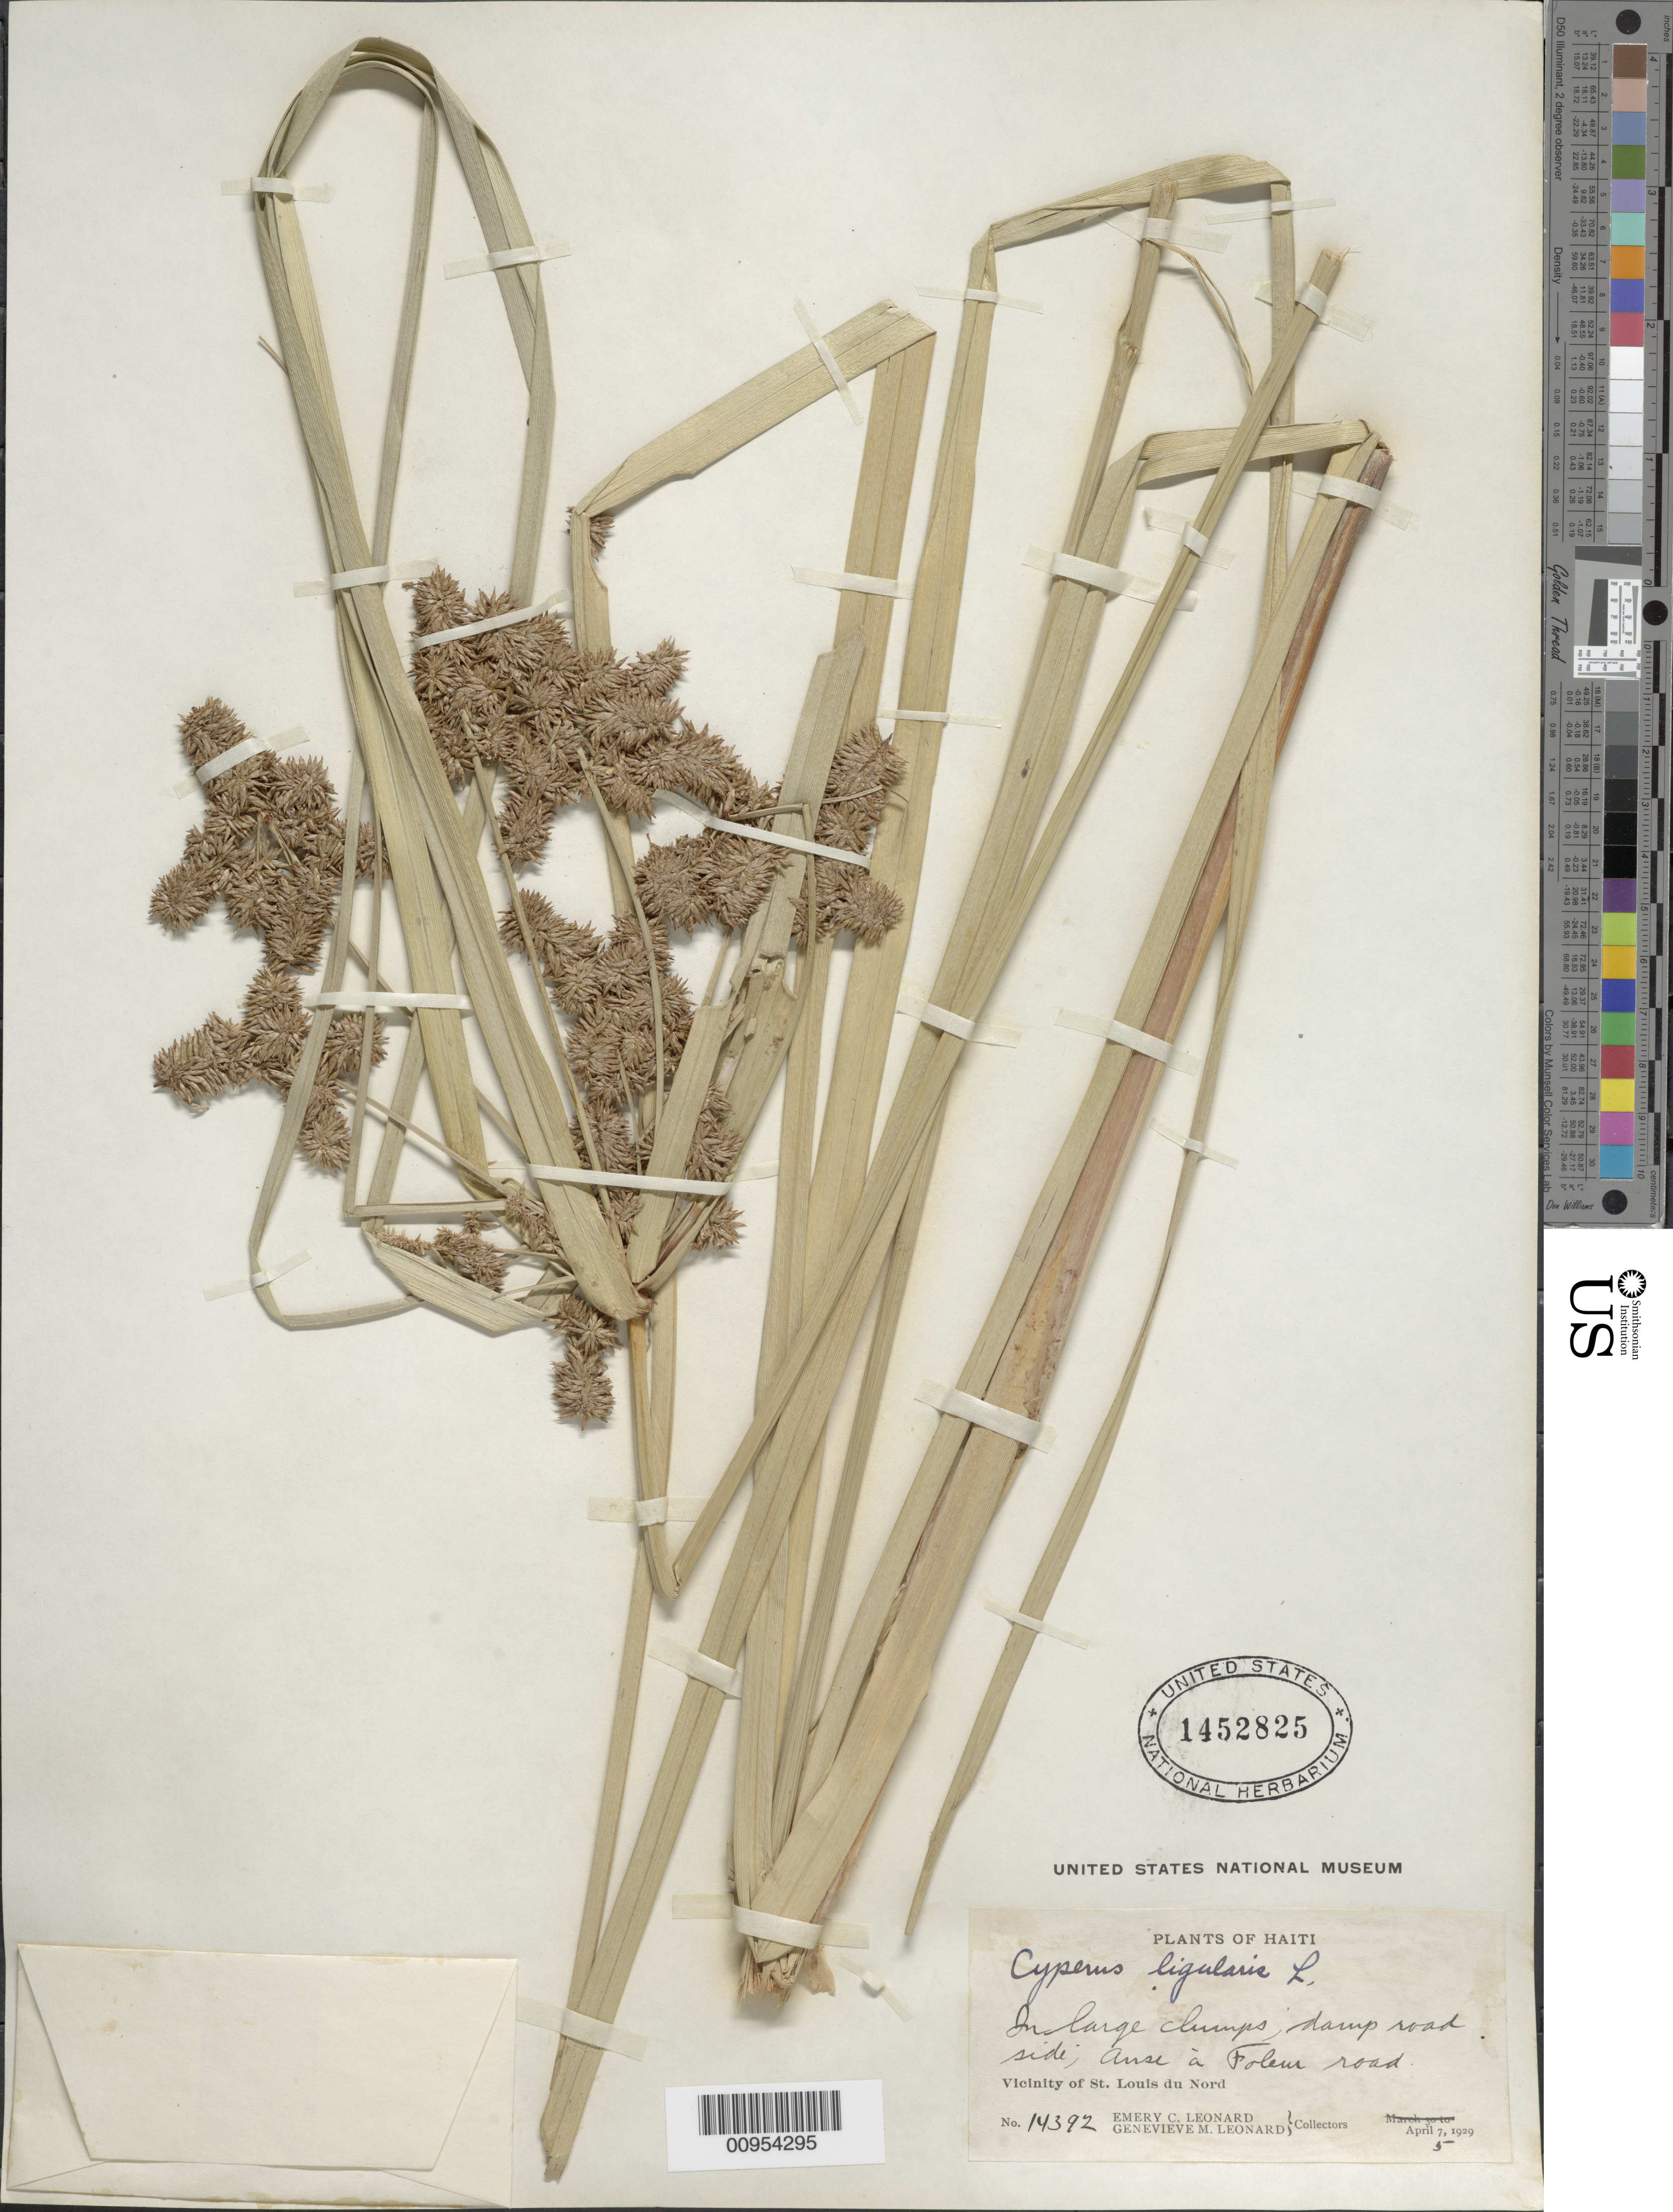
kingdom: Plantae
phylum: Tracheophyta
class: Liliopsida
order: Poales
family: Cyperaceae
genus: Cyperus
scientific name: Cyperus ligularis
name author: L.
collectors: E. C. Leonard & G. M. Leonard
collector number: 14392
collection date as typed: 05 Apr 1929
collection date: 1929-04-05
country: Haiti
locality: Vicinity of St. Louis du Nord, Anse à Foleur Road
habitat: Damp roadside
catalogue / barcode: US 1452825